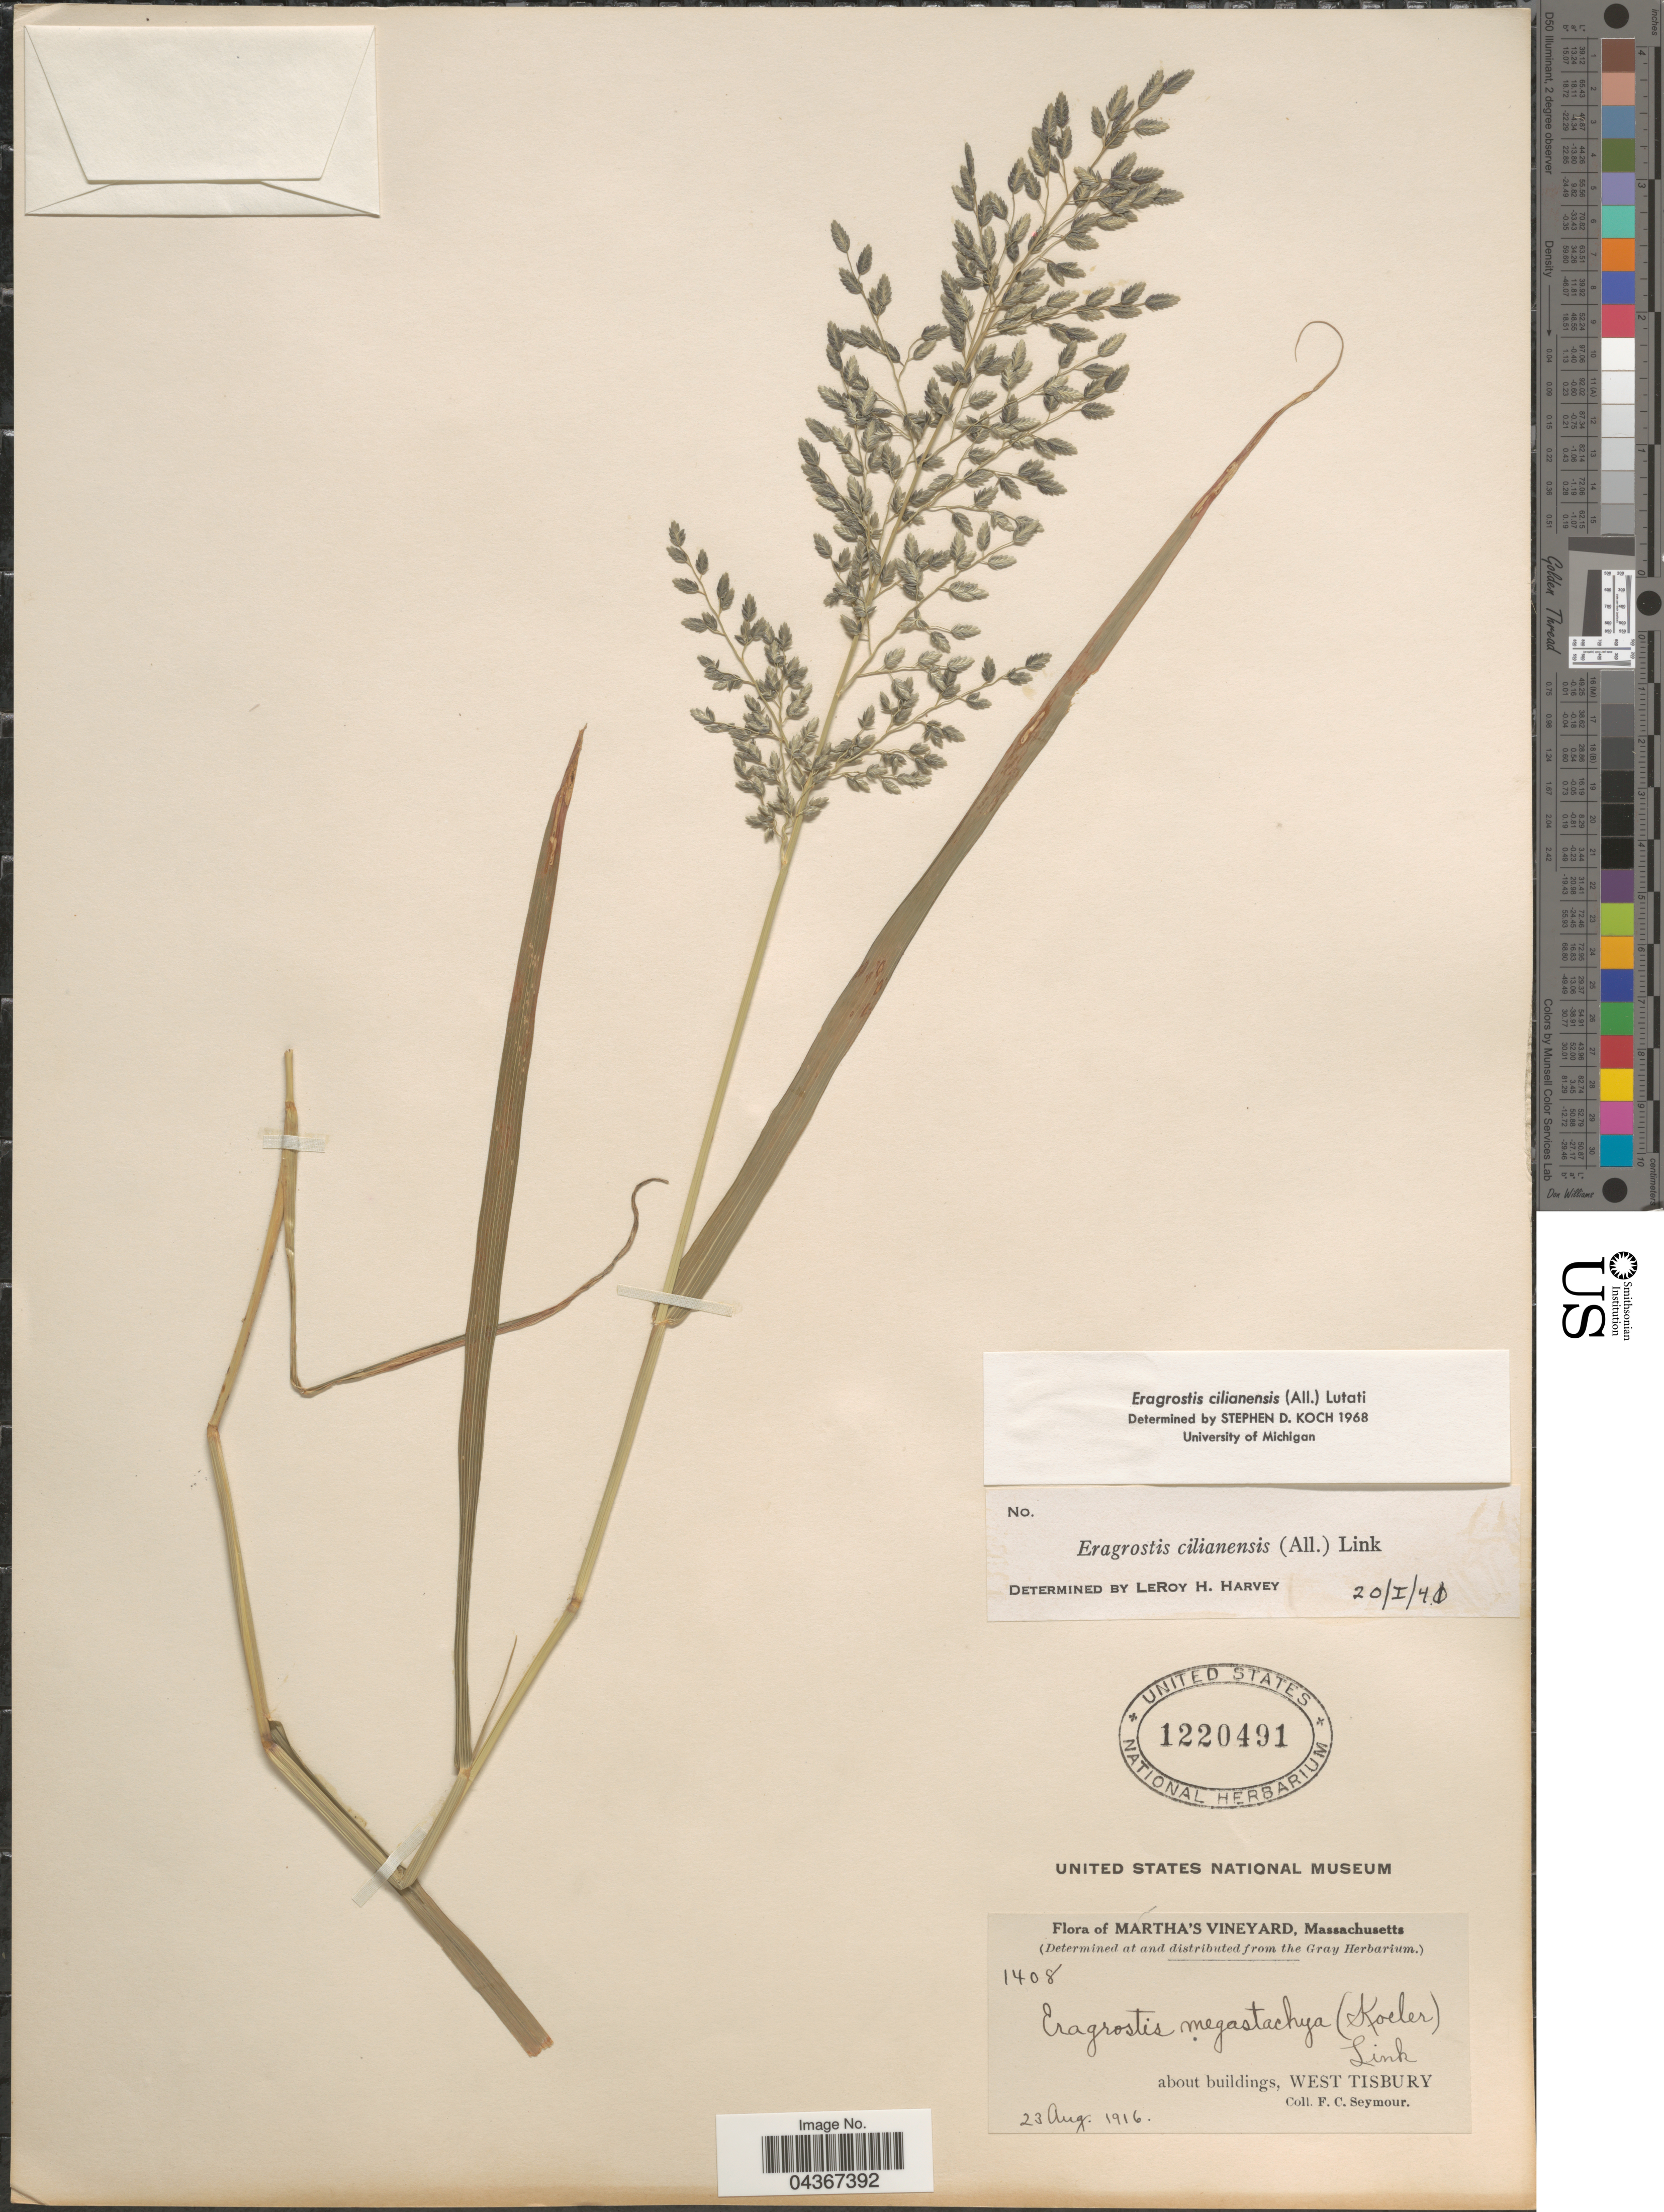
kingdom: Plantae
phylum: Tracheophyta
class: Liliopsida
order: Poales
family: Poaceae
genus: Eragrostis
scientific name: Eragrostis cilianensis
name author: (Bellardi) Vignolo ex Janch.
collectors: F. C. Seymour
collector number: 1408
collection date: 1916-08-23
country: United States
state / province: Massachusetts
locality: Martha's Vineyard. Link about buildings, West Tisbury.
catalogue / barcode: US 1220491